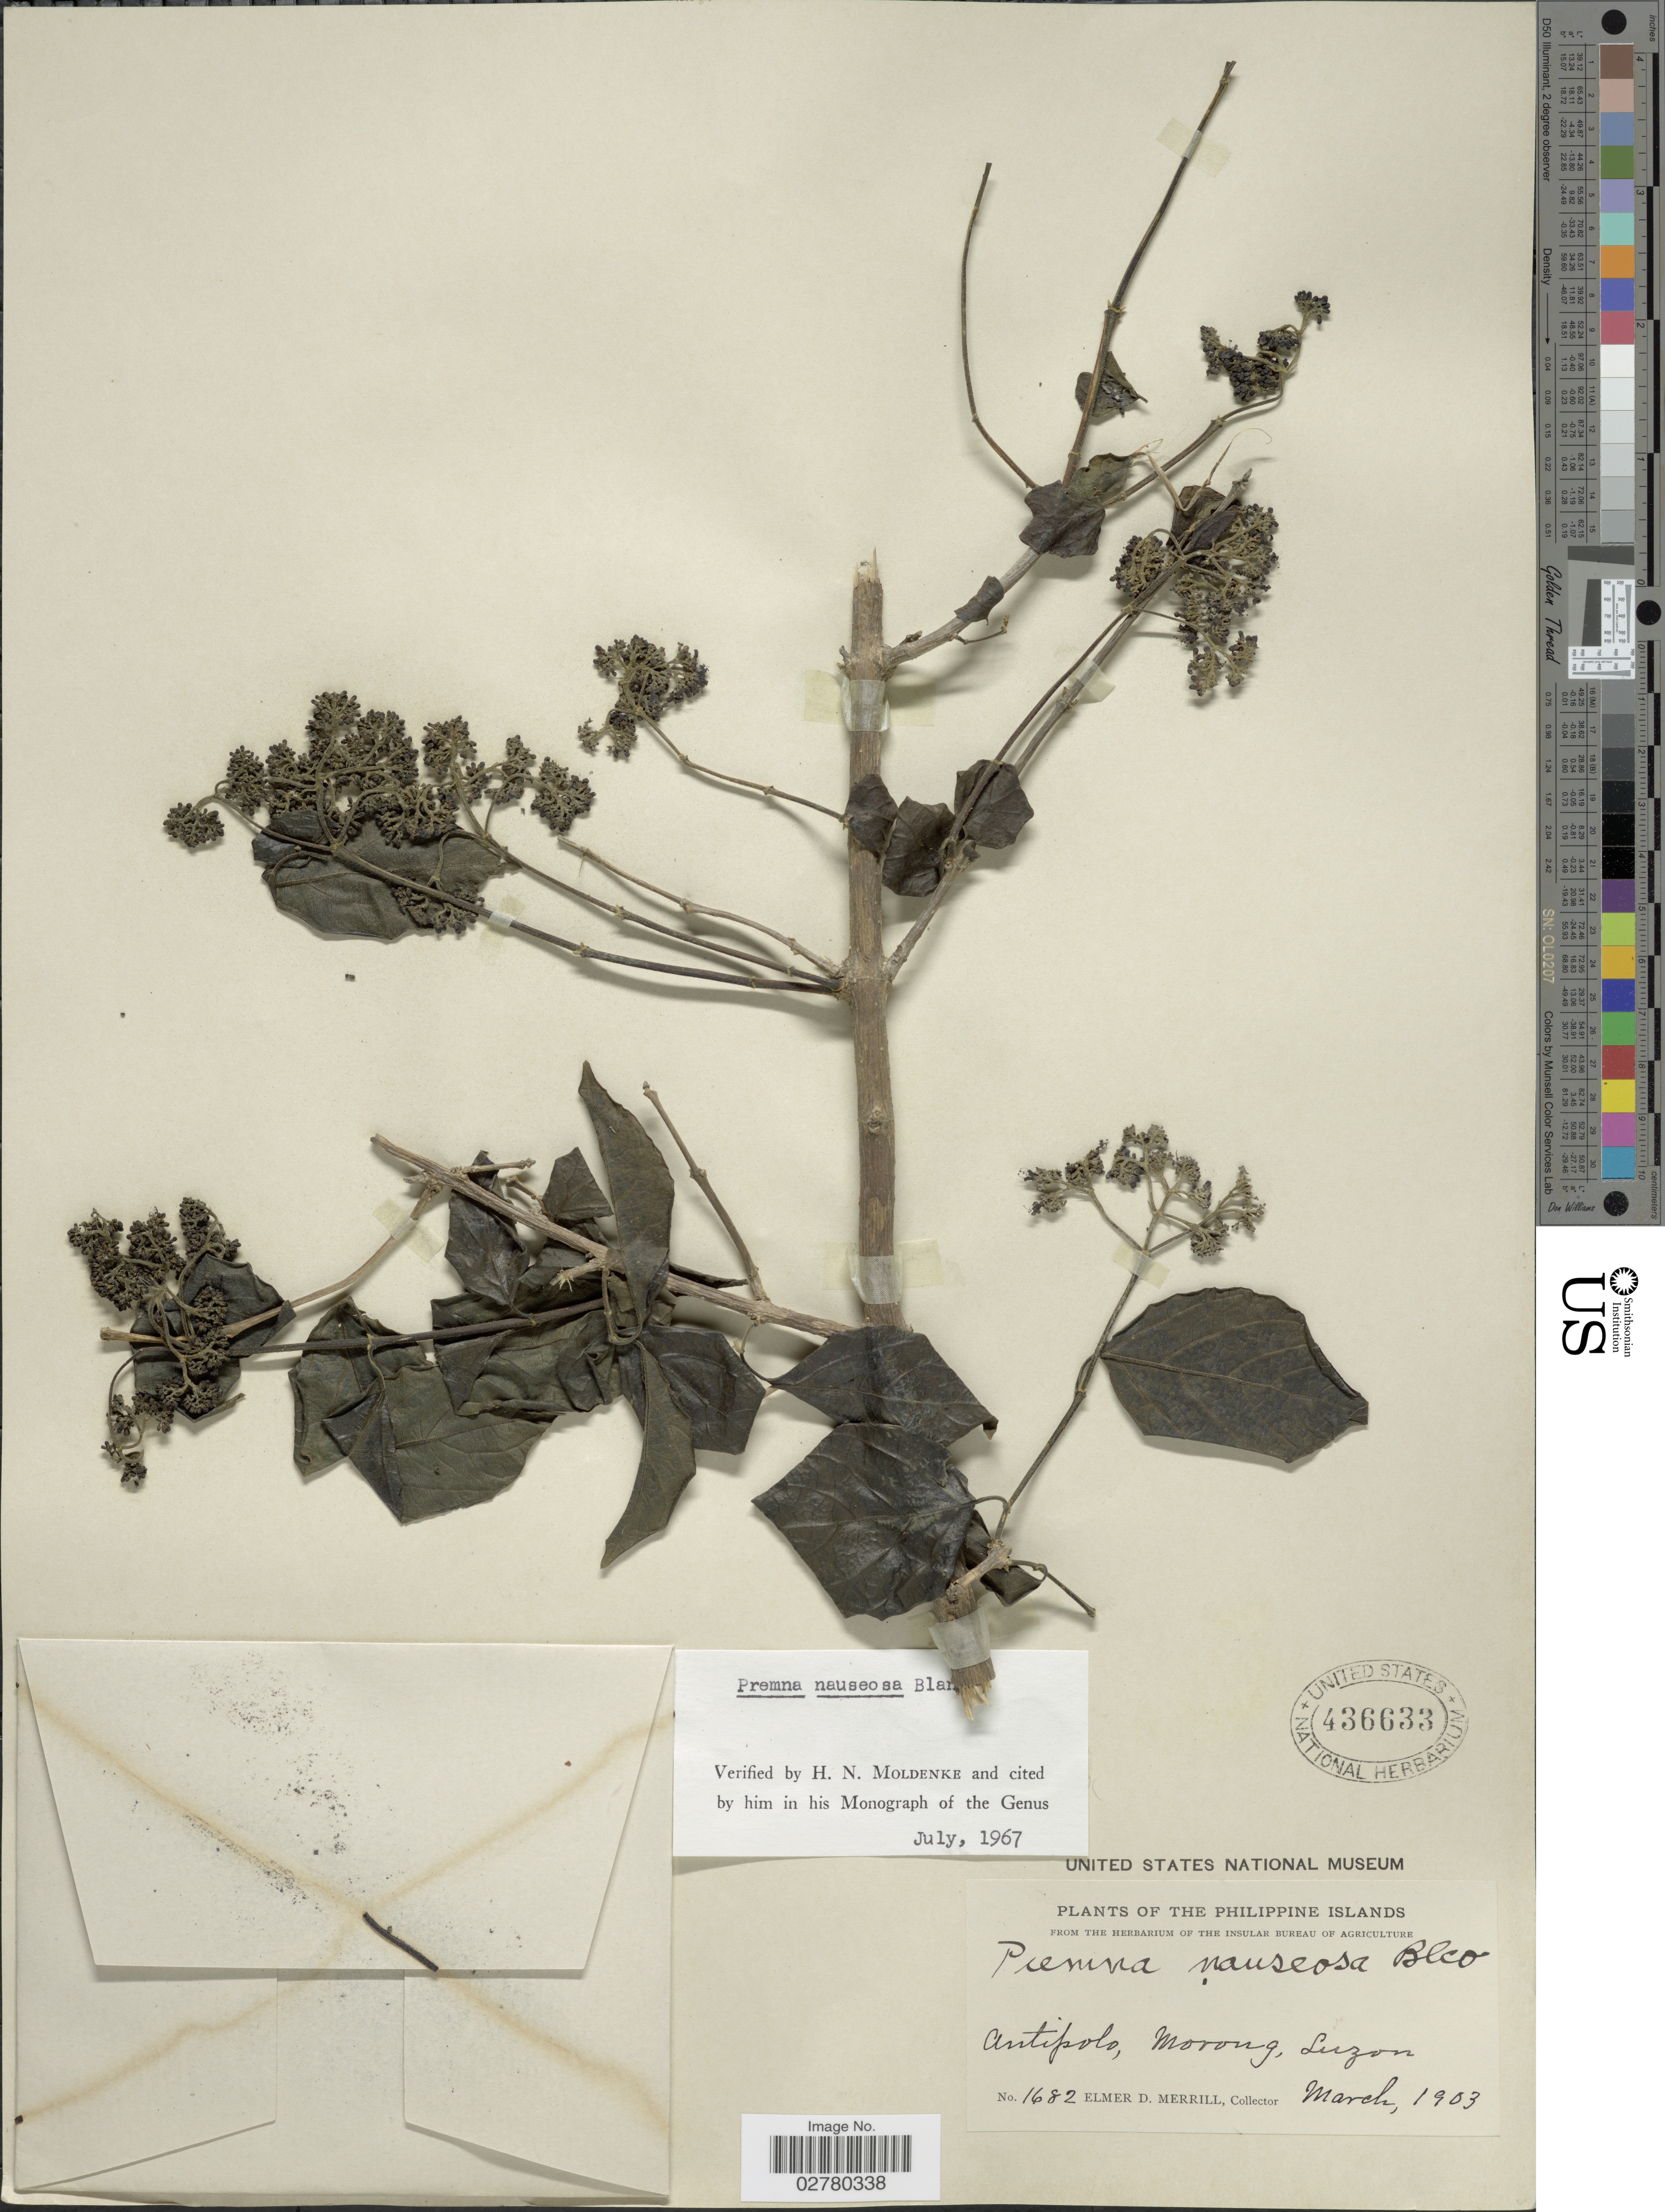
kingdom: Plantae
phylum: Tracheophyta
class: Magnoliopsida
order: Lamiales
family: Lamiaceae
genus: Premna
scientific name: Premna nauseosa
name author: Blanco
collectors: E. D. Merrill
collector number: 1682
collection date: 1903-03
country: Philippines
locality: Antipolo, Morong, Luzon.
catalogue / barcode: US 436633